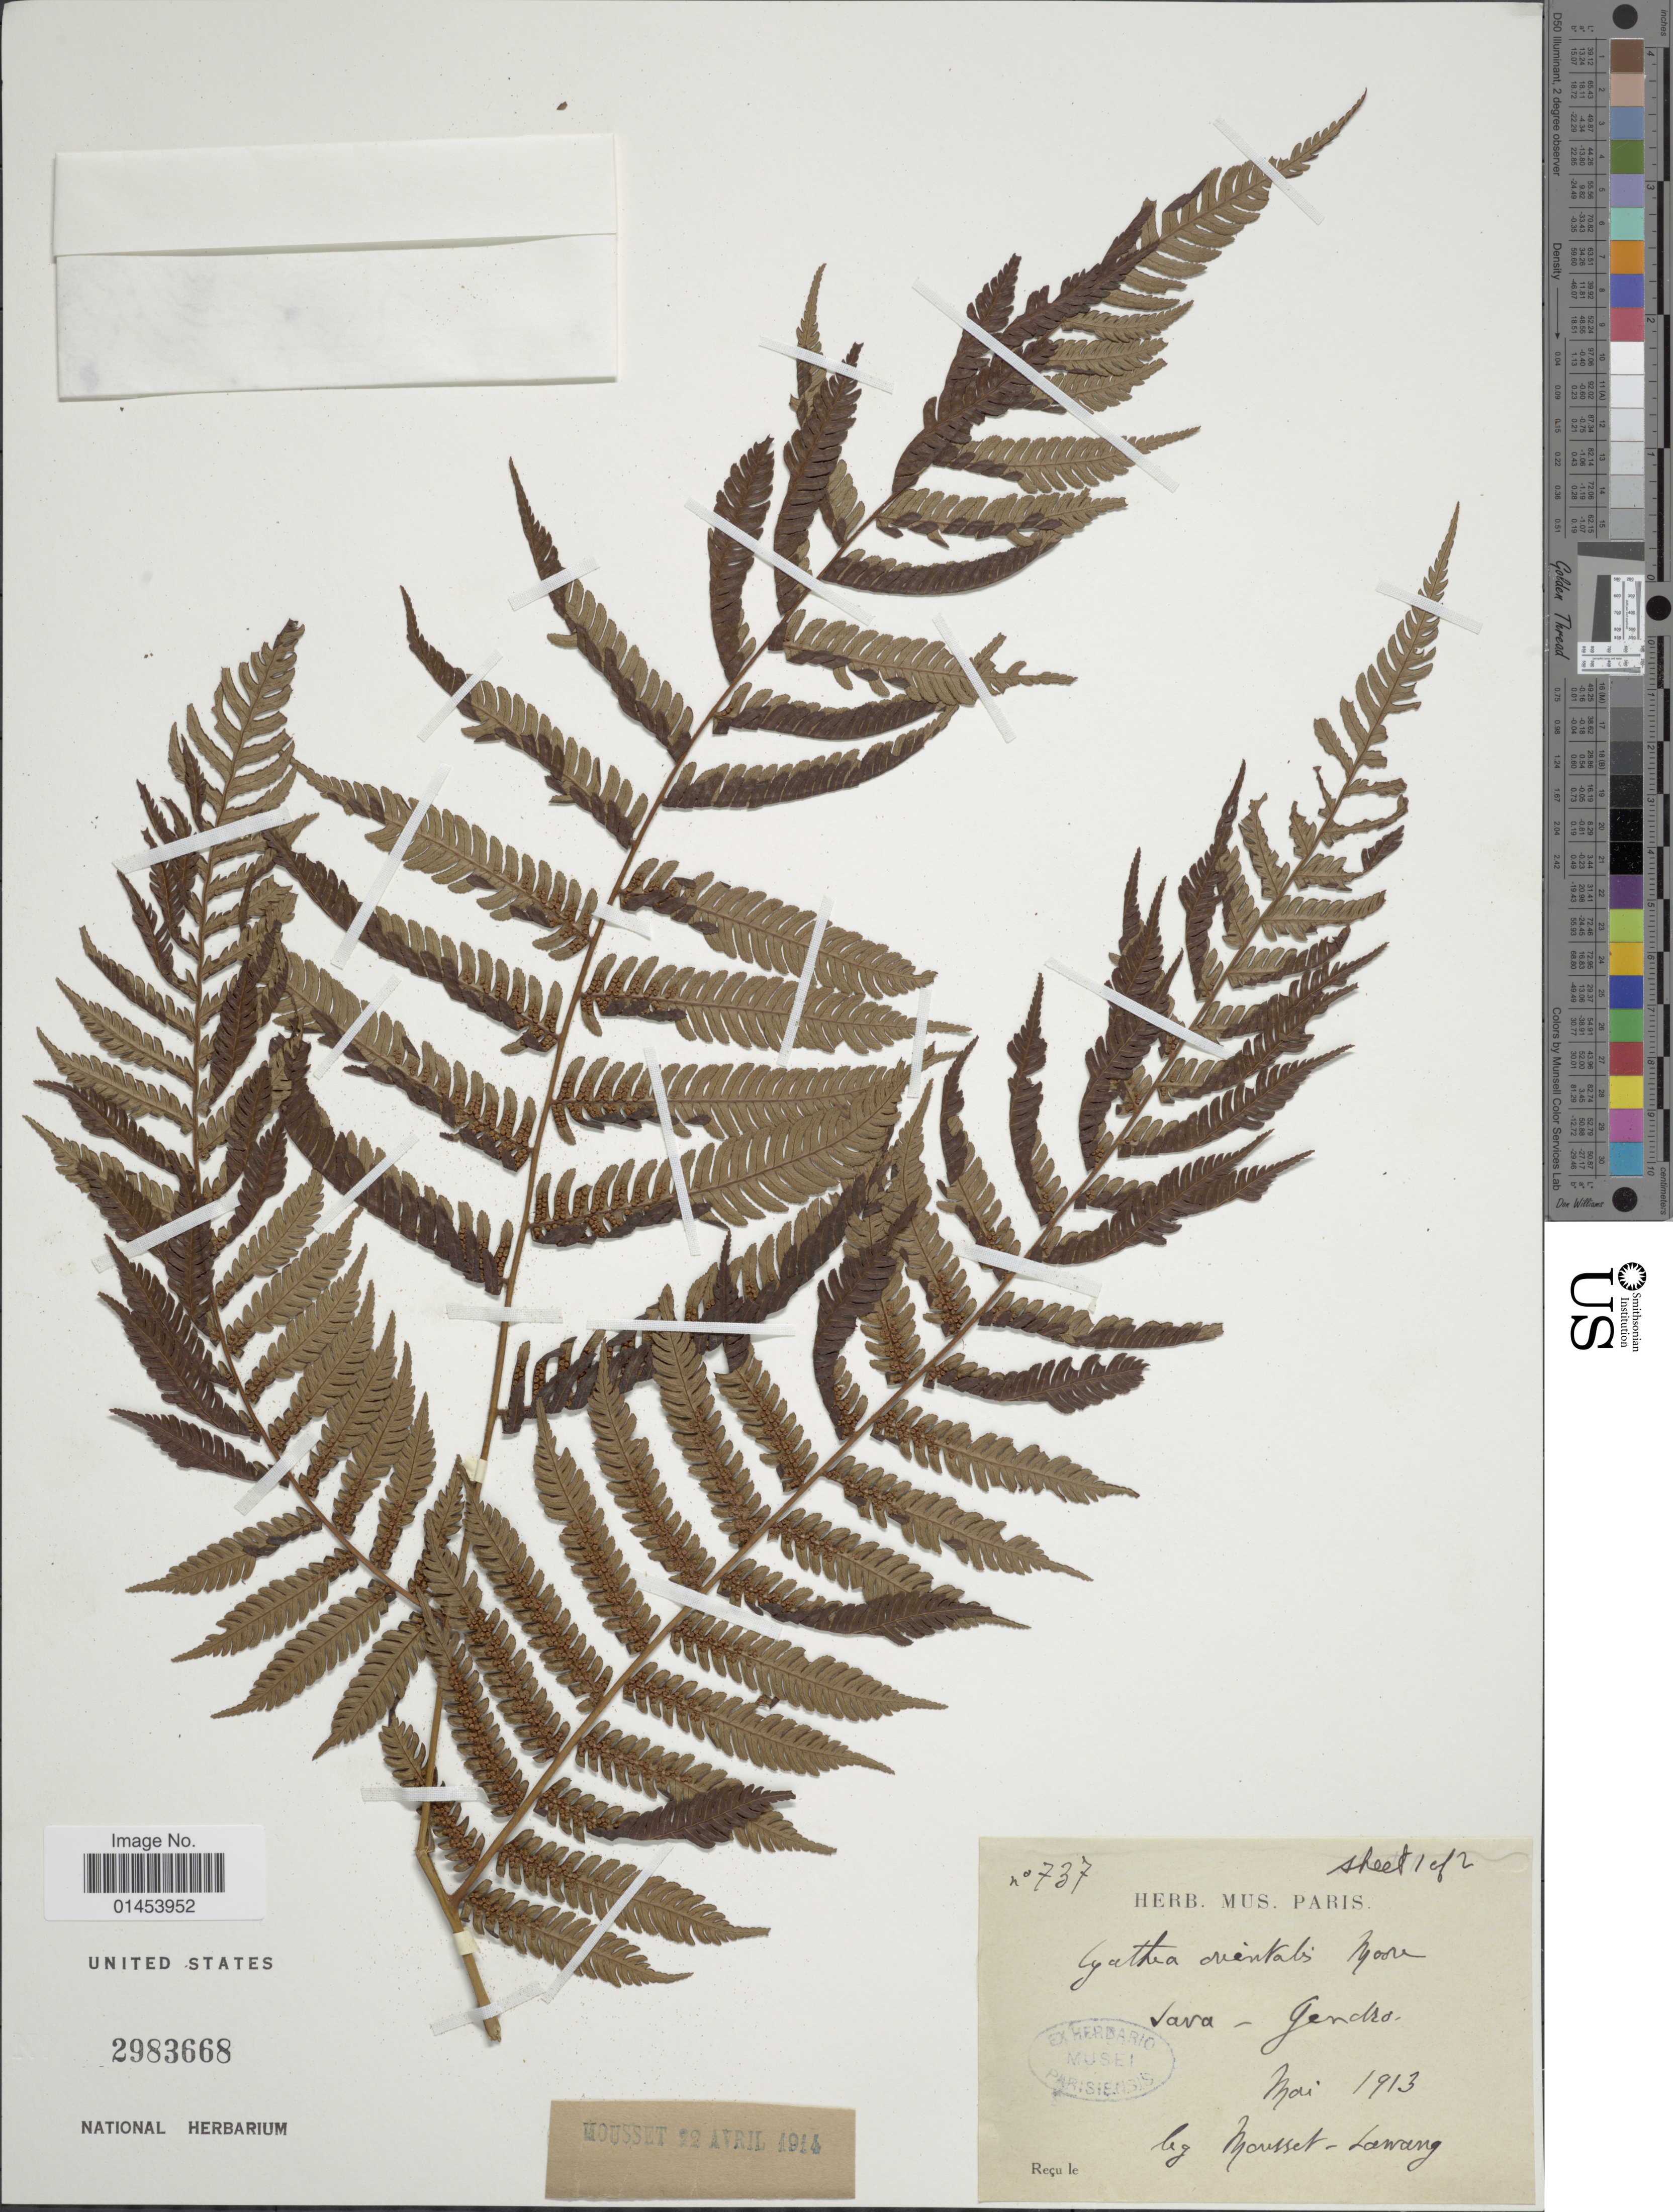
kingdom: Plantae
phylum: Tracheophyta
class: Polypodiopsida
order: Cyatheales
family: Cyatheaceae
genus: Cyathea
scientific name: Cyathea orientalis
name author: (Kunze) Moore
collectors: Mousset-Lawang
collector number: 737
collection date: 1913-05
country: Indonesia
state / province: Java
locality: Gendro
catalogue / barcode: US 2983668